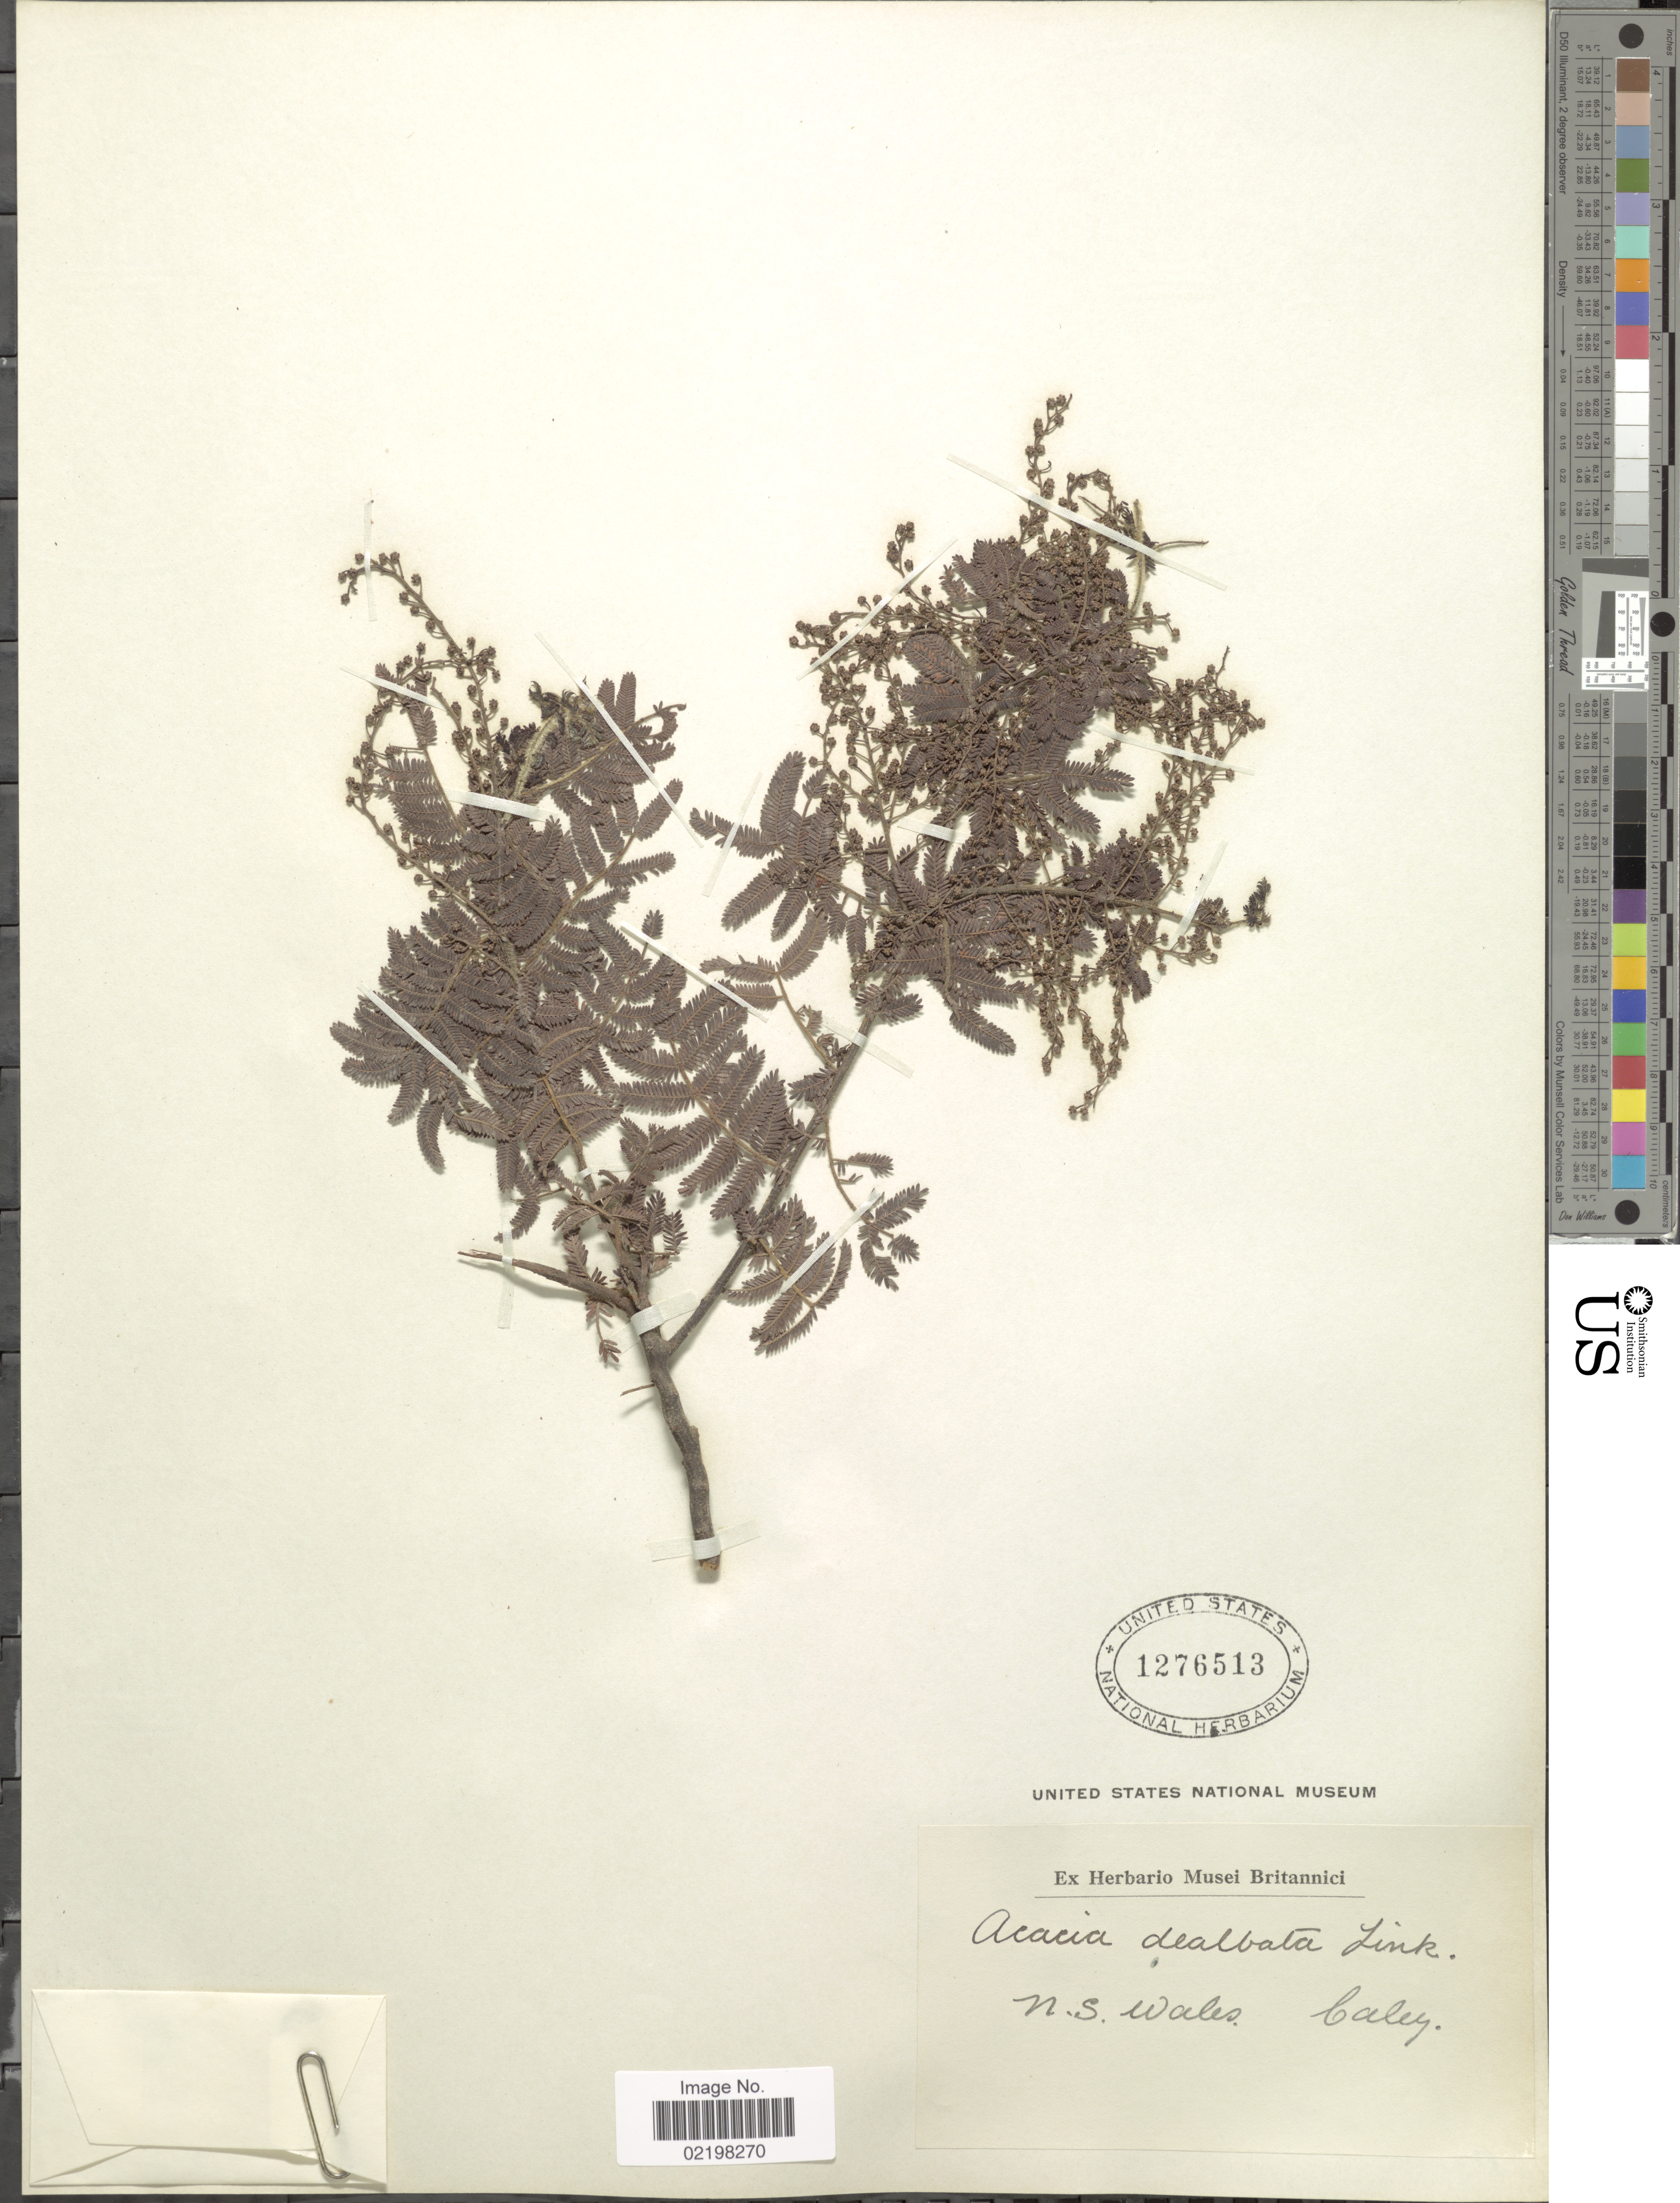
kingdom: Plantae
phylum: Tracheophyta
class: Magnoliopsida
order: Fabales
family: Fabaceae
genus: Acacia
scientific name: Acacia decurrens var. dealbata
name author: (Link) Maiden ex F. Muell.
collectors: -. Caley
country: Australia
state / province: New South Wales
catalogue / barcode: US 1276513